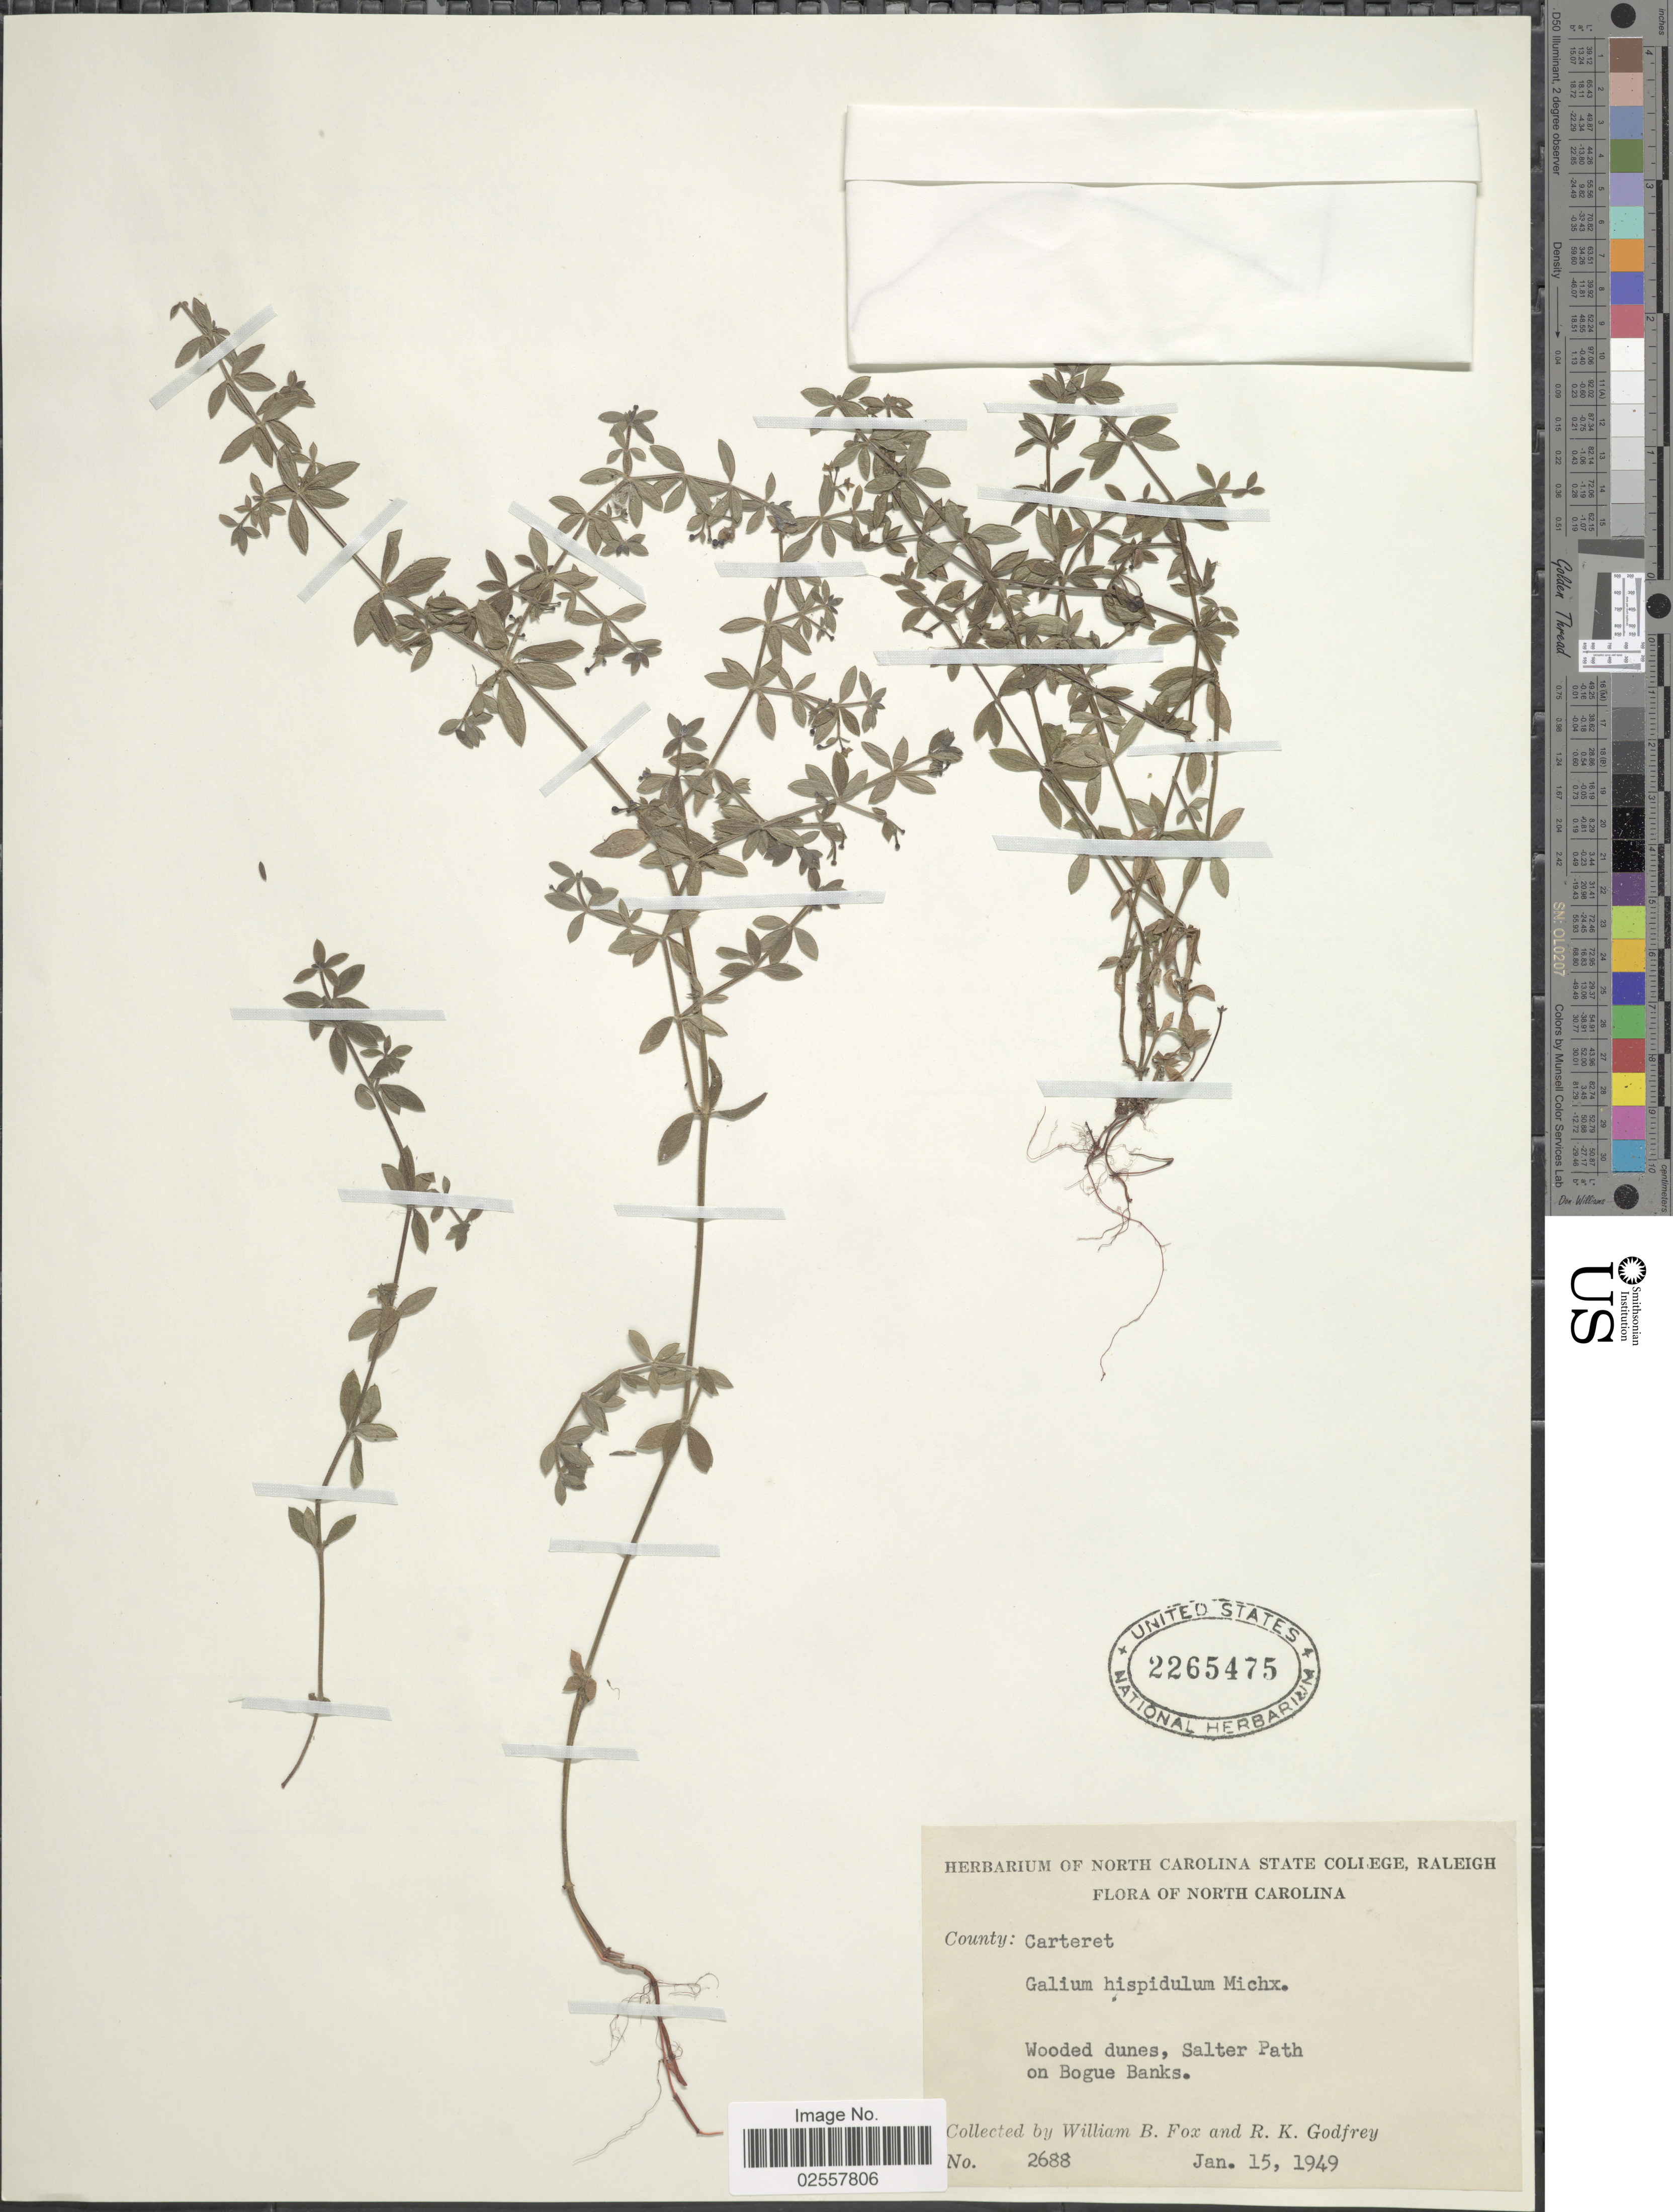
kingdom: Plantae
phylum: Tracheophyta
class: Magnoliopsida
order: Gentianales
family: Rubiaceae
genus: Galium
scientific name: Galium hispidulum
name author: Michx.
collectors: W. B. Fox & R. K. Godfrey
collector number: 2688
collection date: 1949-01-15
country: United States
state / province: North Carolina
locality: Wooded dunes, Salter Path on Bogue Banks.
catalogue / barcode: US 2265475